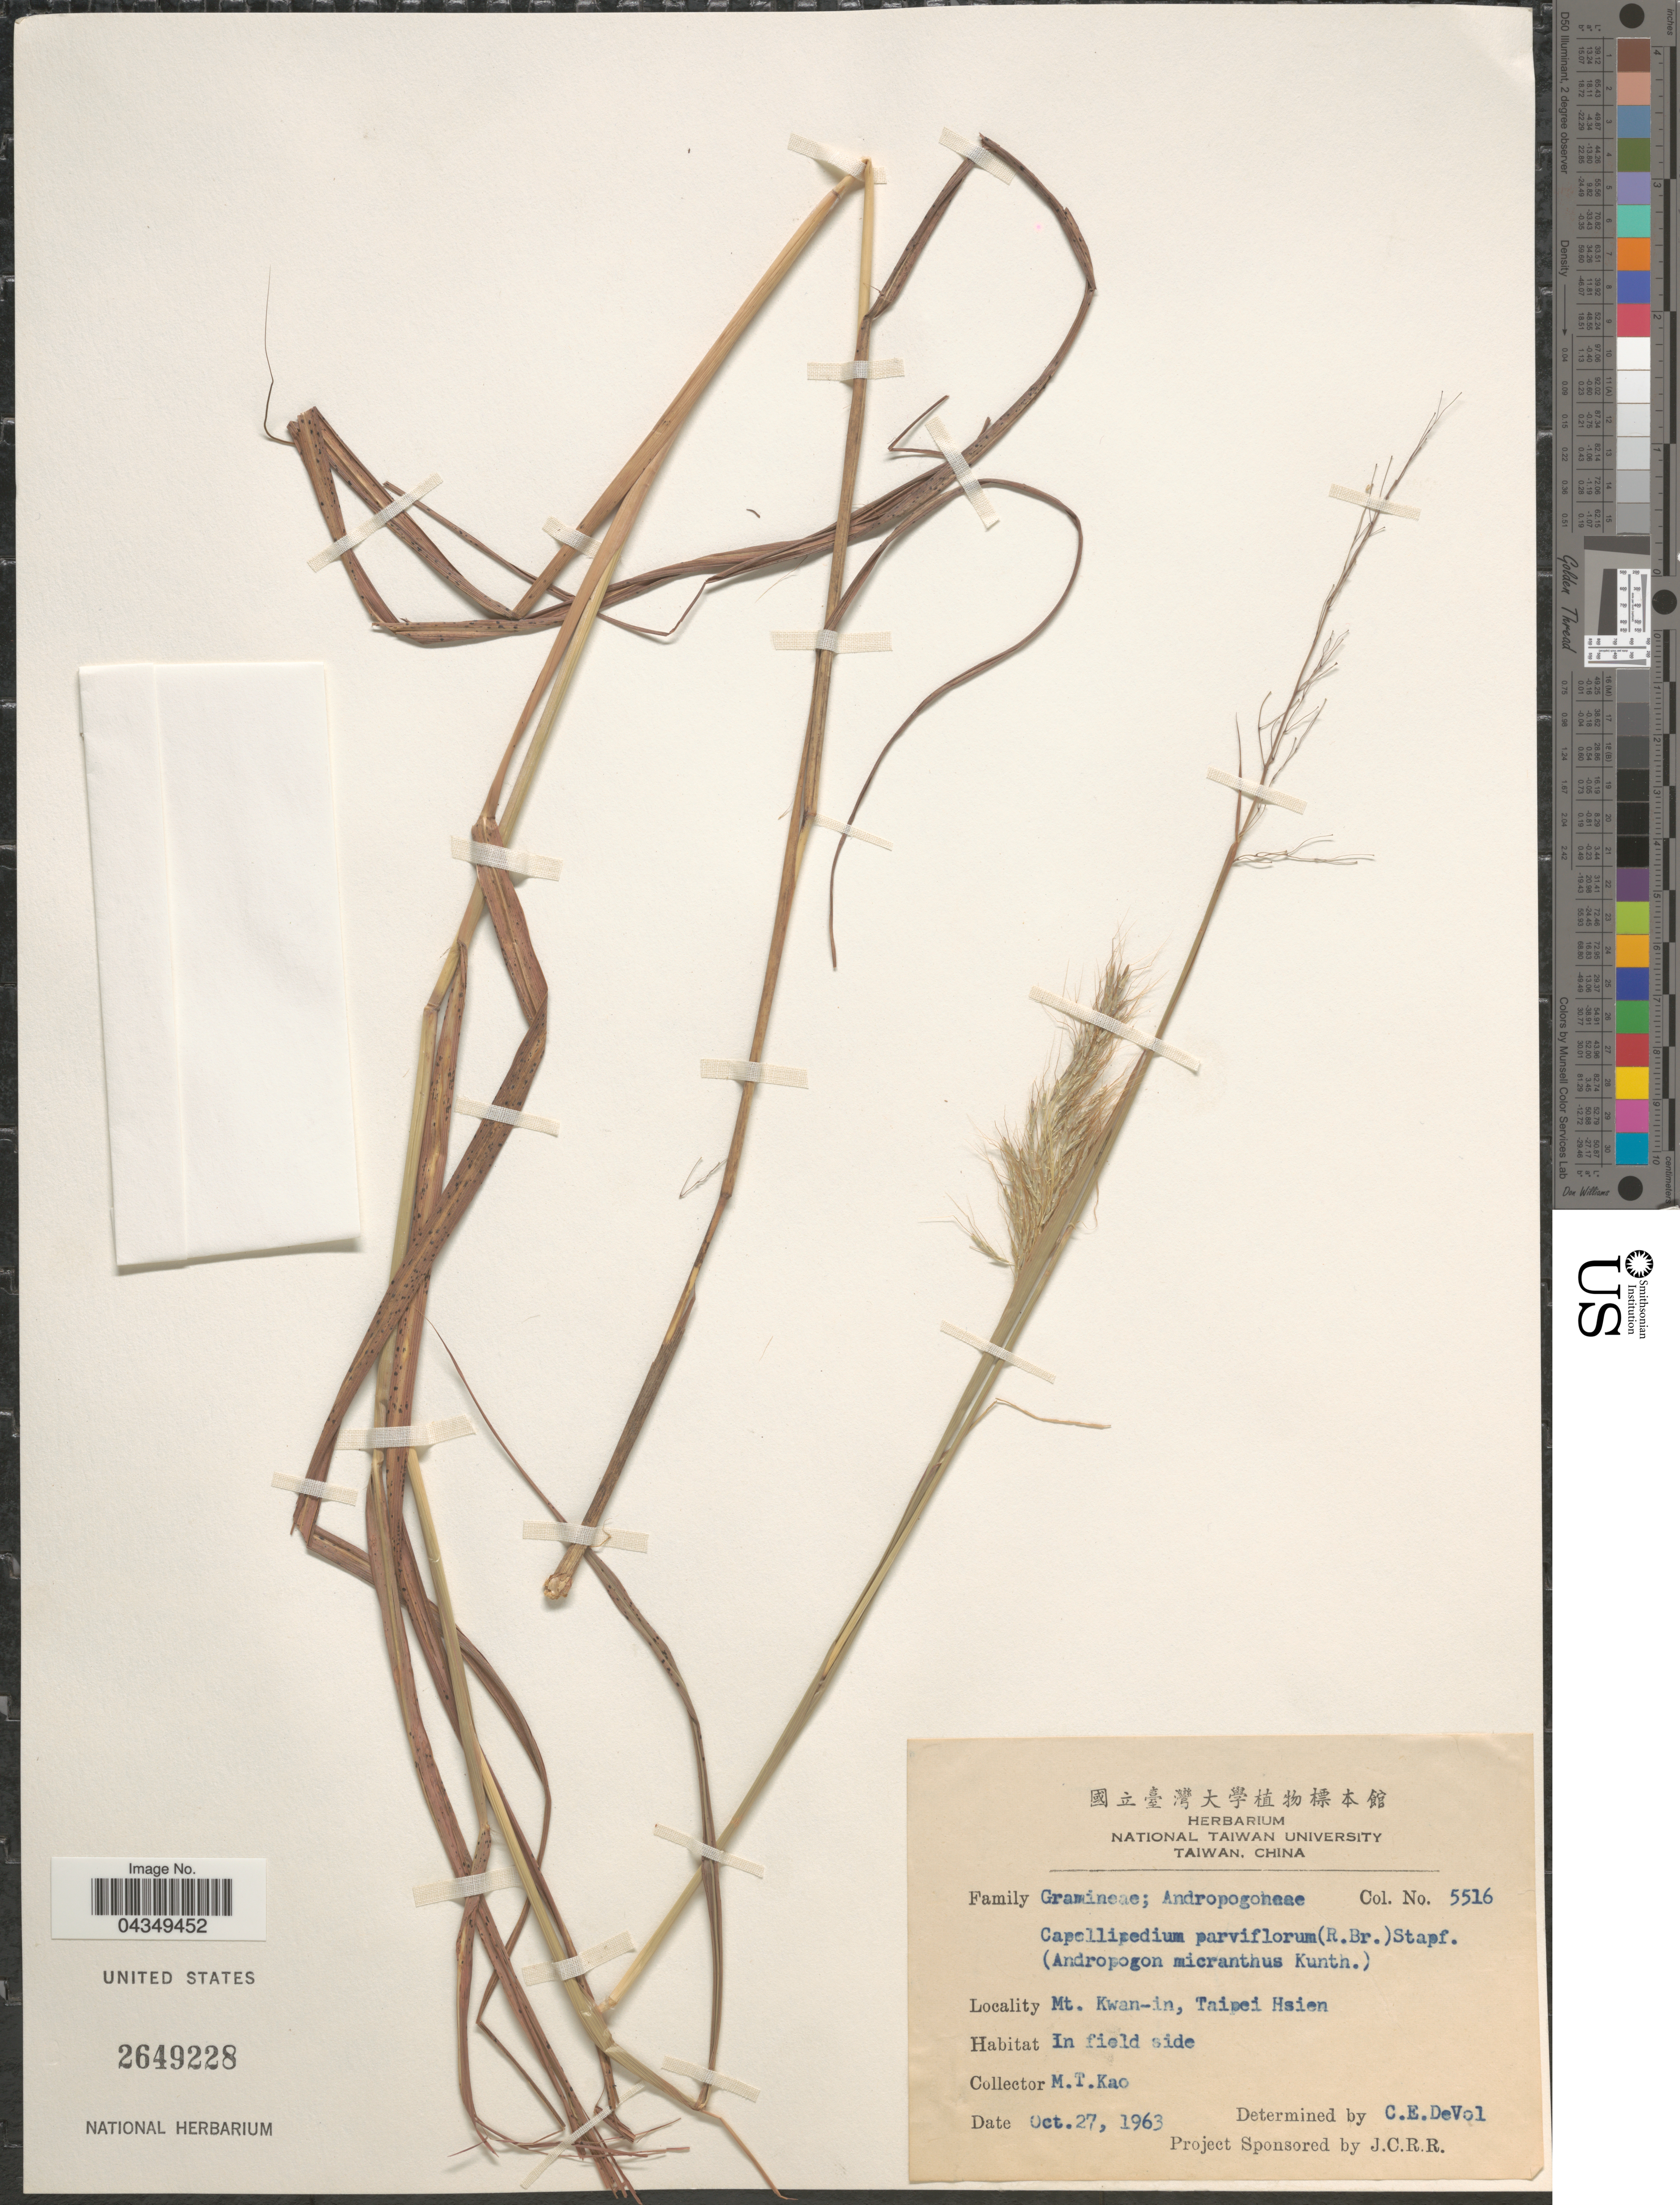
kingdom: Plantae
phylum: Tracheophyta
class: Liliopsida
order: Poales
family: Poaceae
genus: Capillipedium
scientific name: Capillipedium parviflorum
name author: (R. Br.) Stapf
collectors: M. T. Kao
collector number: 5516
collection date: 1963-10-27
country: Taiwan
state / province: Taipei City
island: Taiwan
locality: Mt. Kwan-in, Taipei Hsien. In field side.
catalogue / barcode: US 2649228